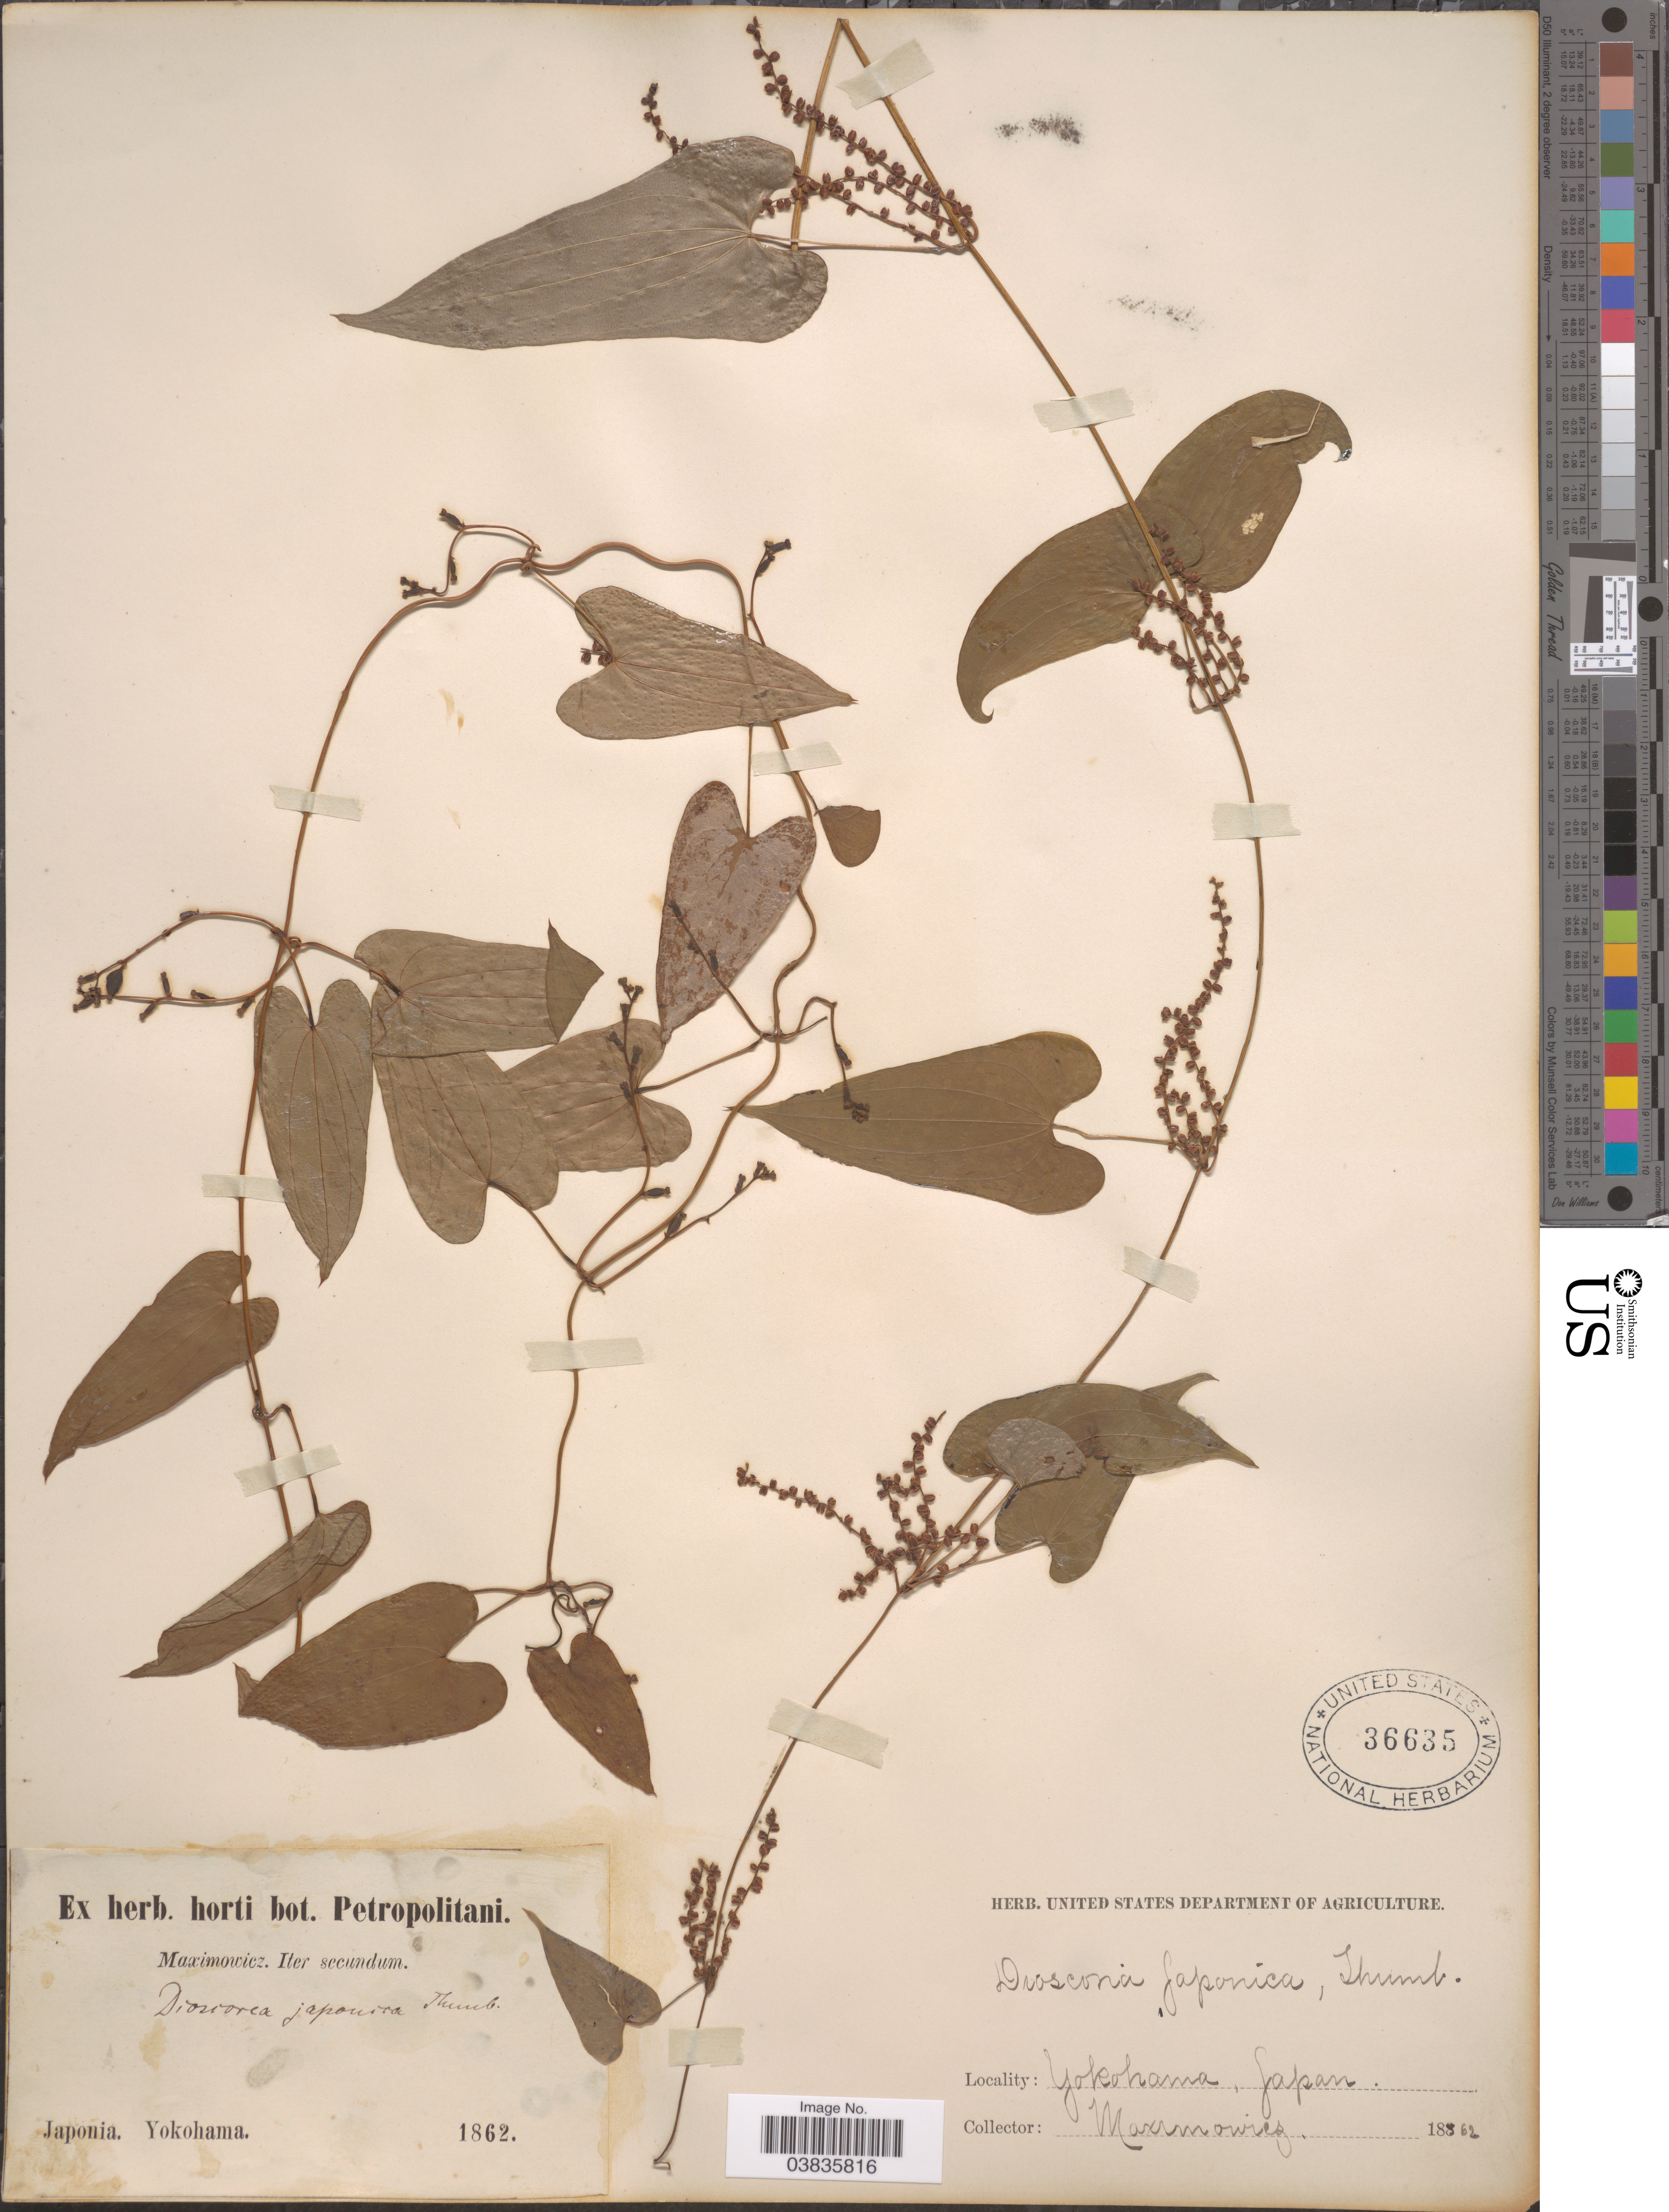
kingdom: Plantae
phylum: Tracheophyta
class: Liliopsida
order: Dioscoreales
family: Dioscoreaceae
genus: Dioscorea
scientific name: Dioscorea japonica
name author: Thunb.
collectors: Maximowicz, --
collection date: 1862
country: Japan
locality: Japonia. Yokohama.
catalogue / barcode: US 36635